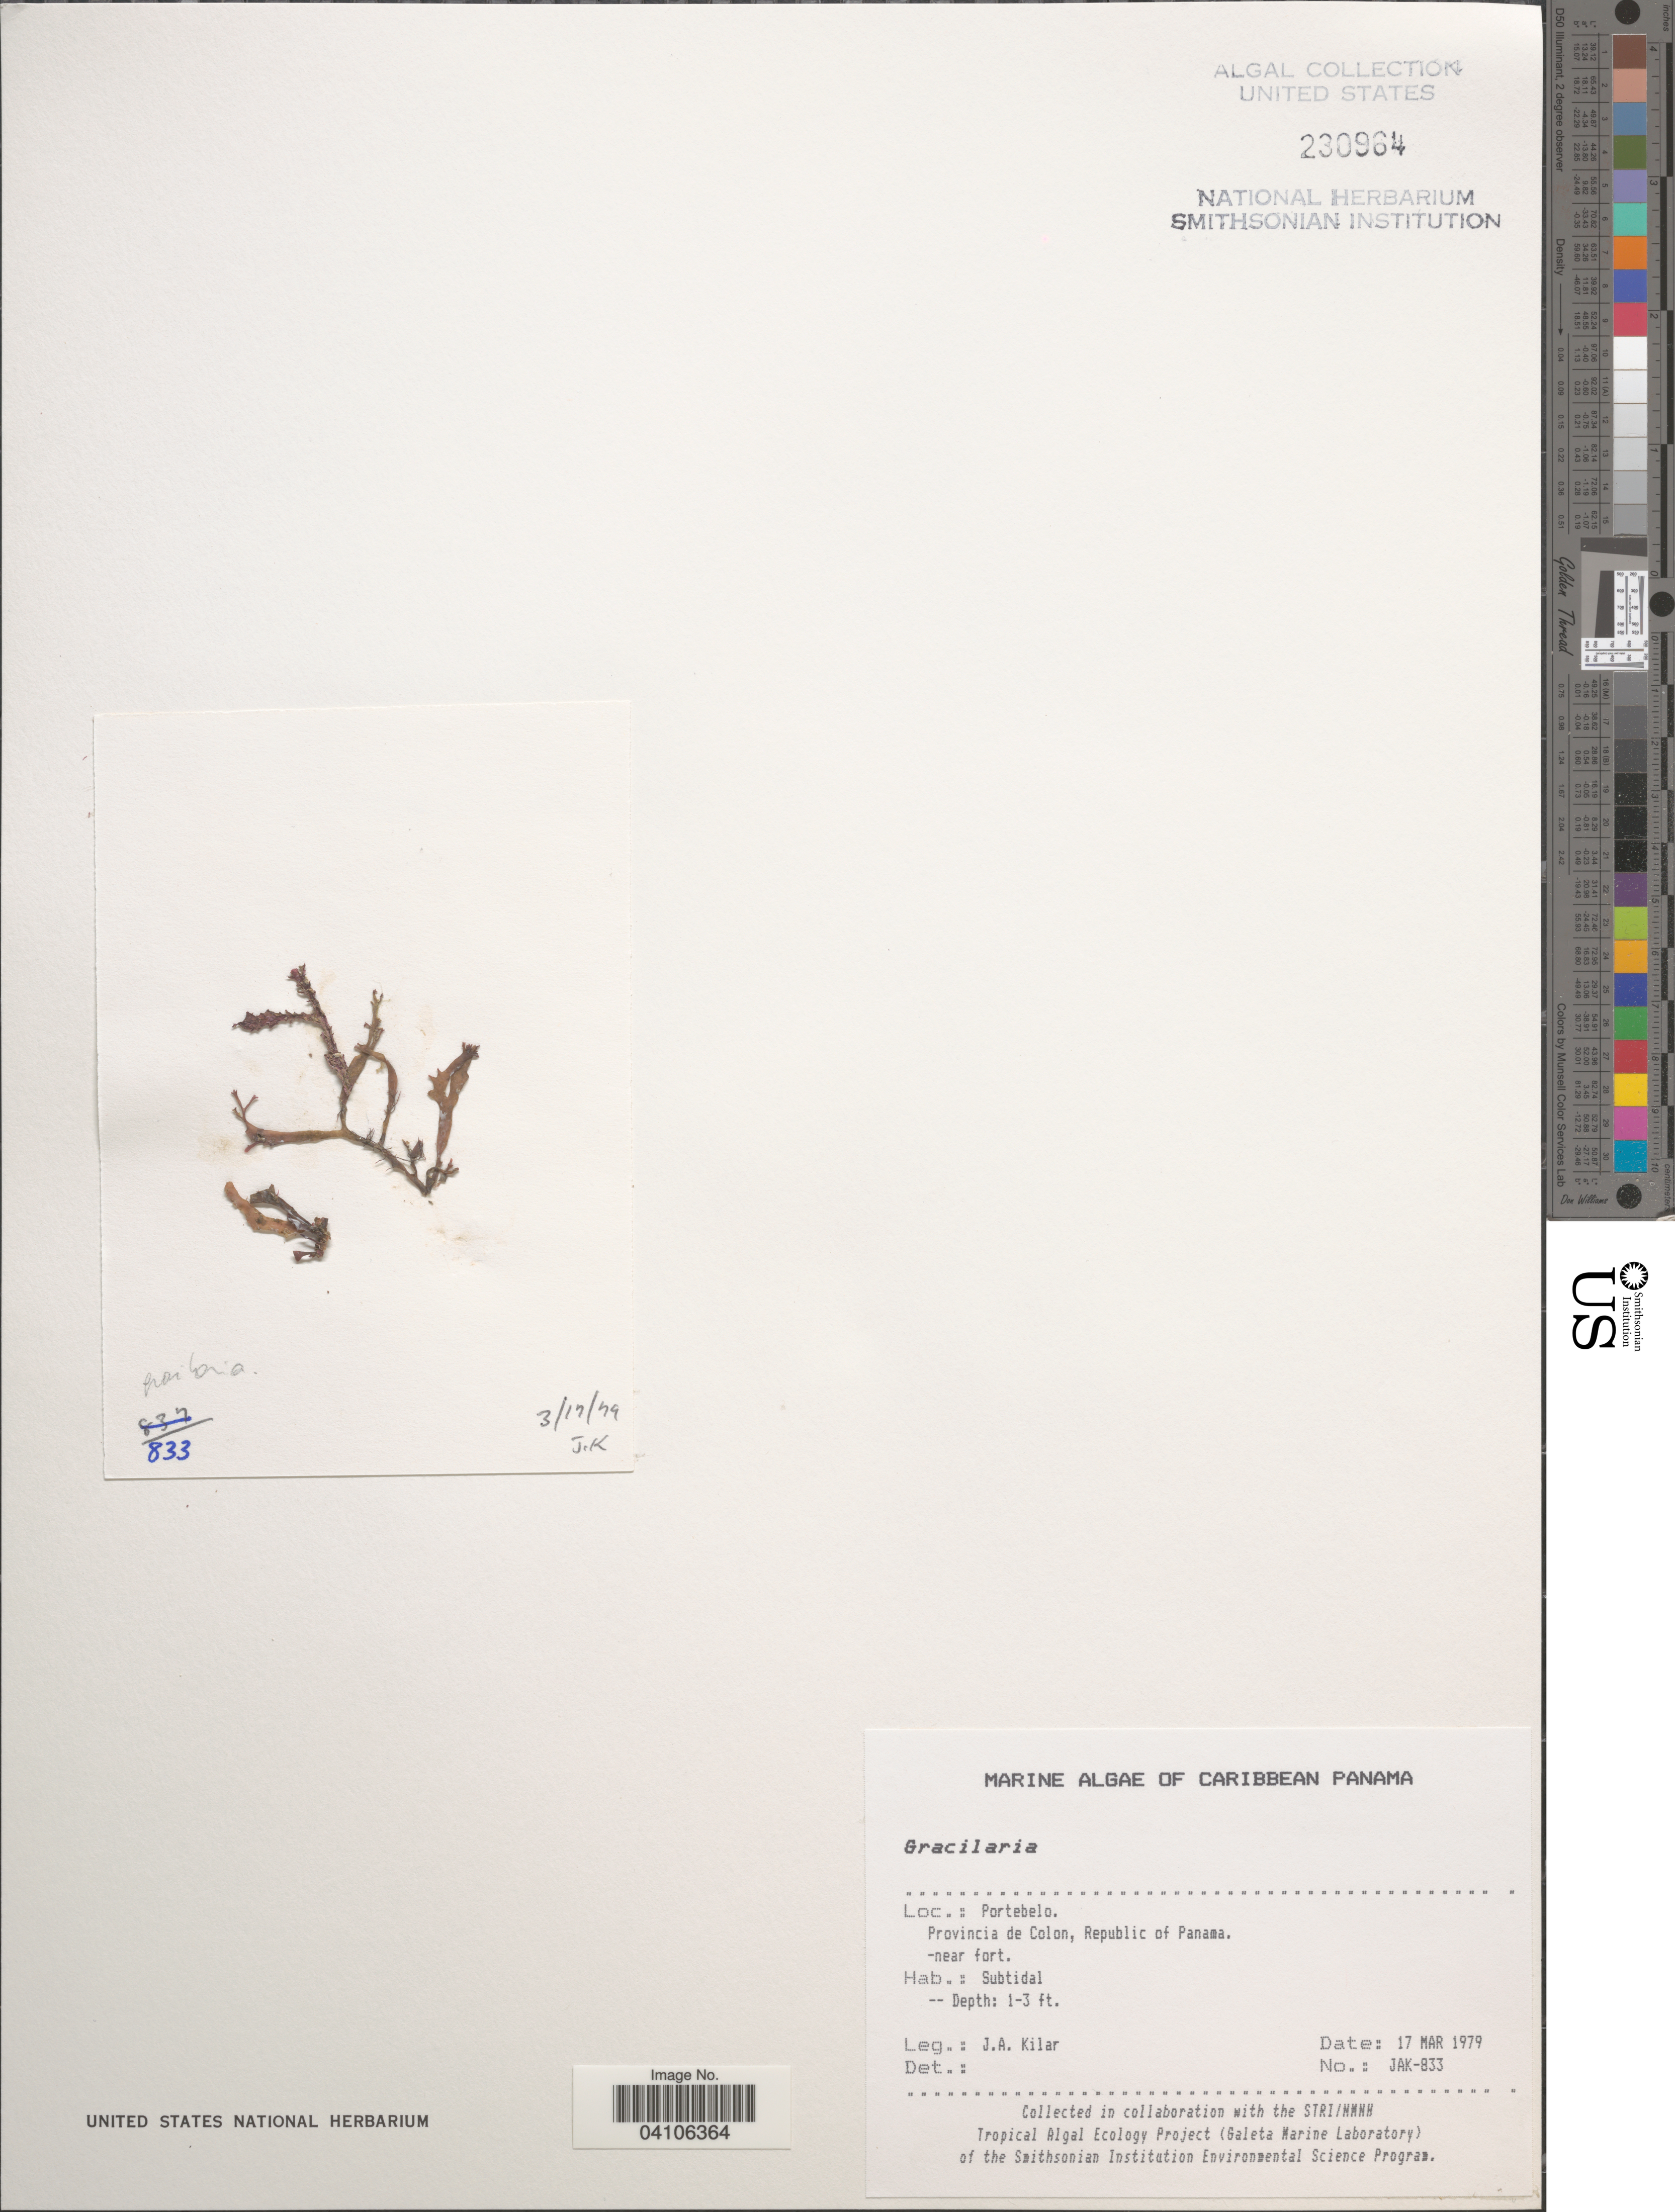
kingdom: Plantae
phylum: Rhodophyta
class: Florideophyceae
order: Gracilariales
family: Gracilariaceae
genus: Gracilaria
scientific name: Gracilaria sp.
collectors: J. A. Kilar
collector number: JAK-833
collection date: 1979-03-17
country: Panama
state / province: Colón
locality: Caribbean Panama. Portebelo. Republic of Panama. Near fort.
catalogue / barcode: US 230964